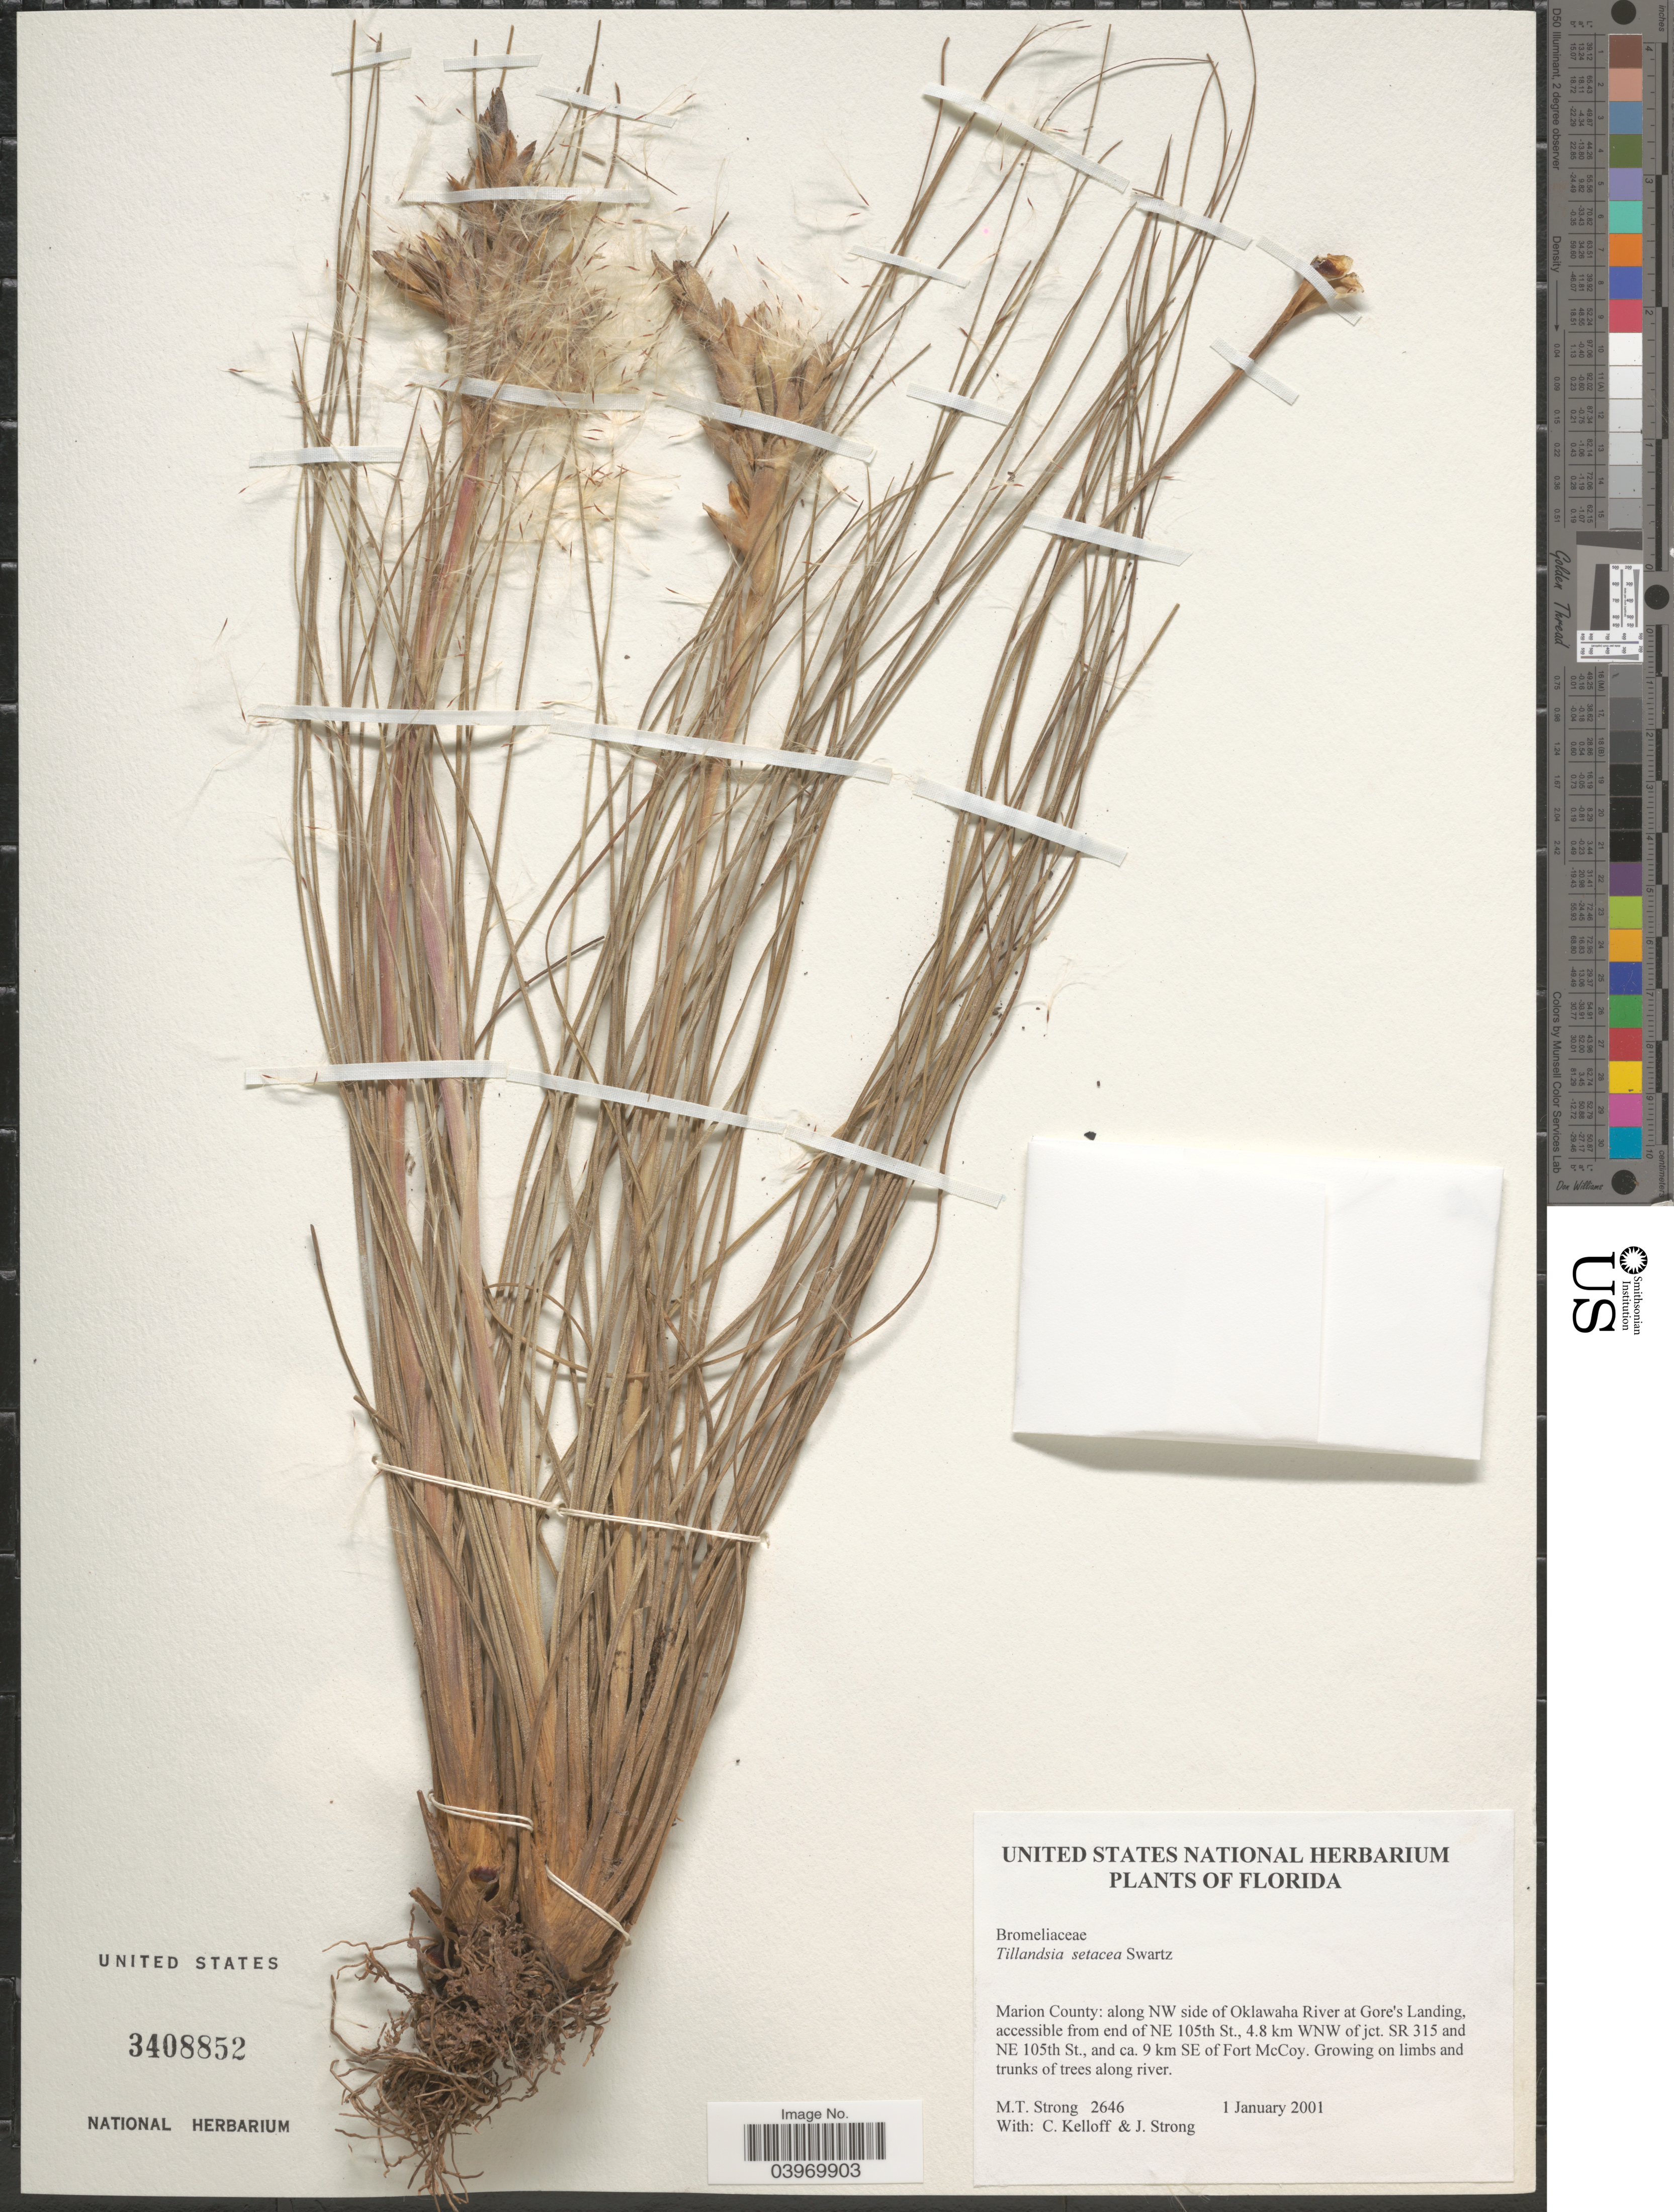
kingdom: Plantae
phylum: Tracheophyta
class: Liliopsida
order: Poales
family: Bromeliaceae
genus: Tillandsia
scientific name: Tillandsia setacea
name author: Sw.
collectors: M. T. Strong, C. L. Kelloff & J. Strong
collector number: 2646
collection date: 2001-01-01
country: United States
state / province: Florida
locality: Marion County: along NW side of Oklawaha River at Gore's Landing, accessible from end of NE 105th St., 4.8 km WNW of jct. SR 315 and NE 105th St., and ca. 9 km SE of Fort McCoy.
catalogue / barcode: US 3408852